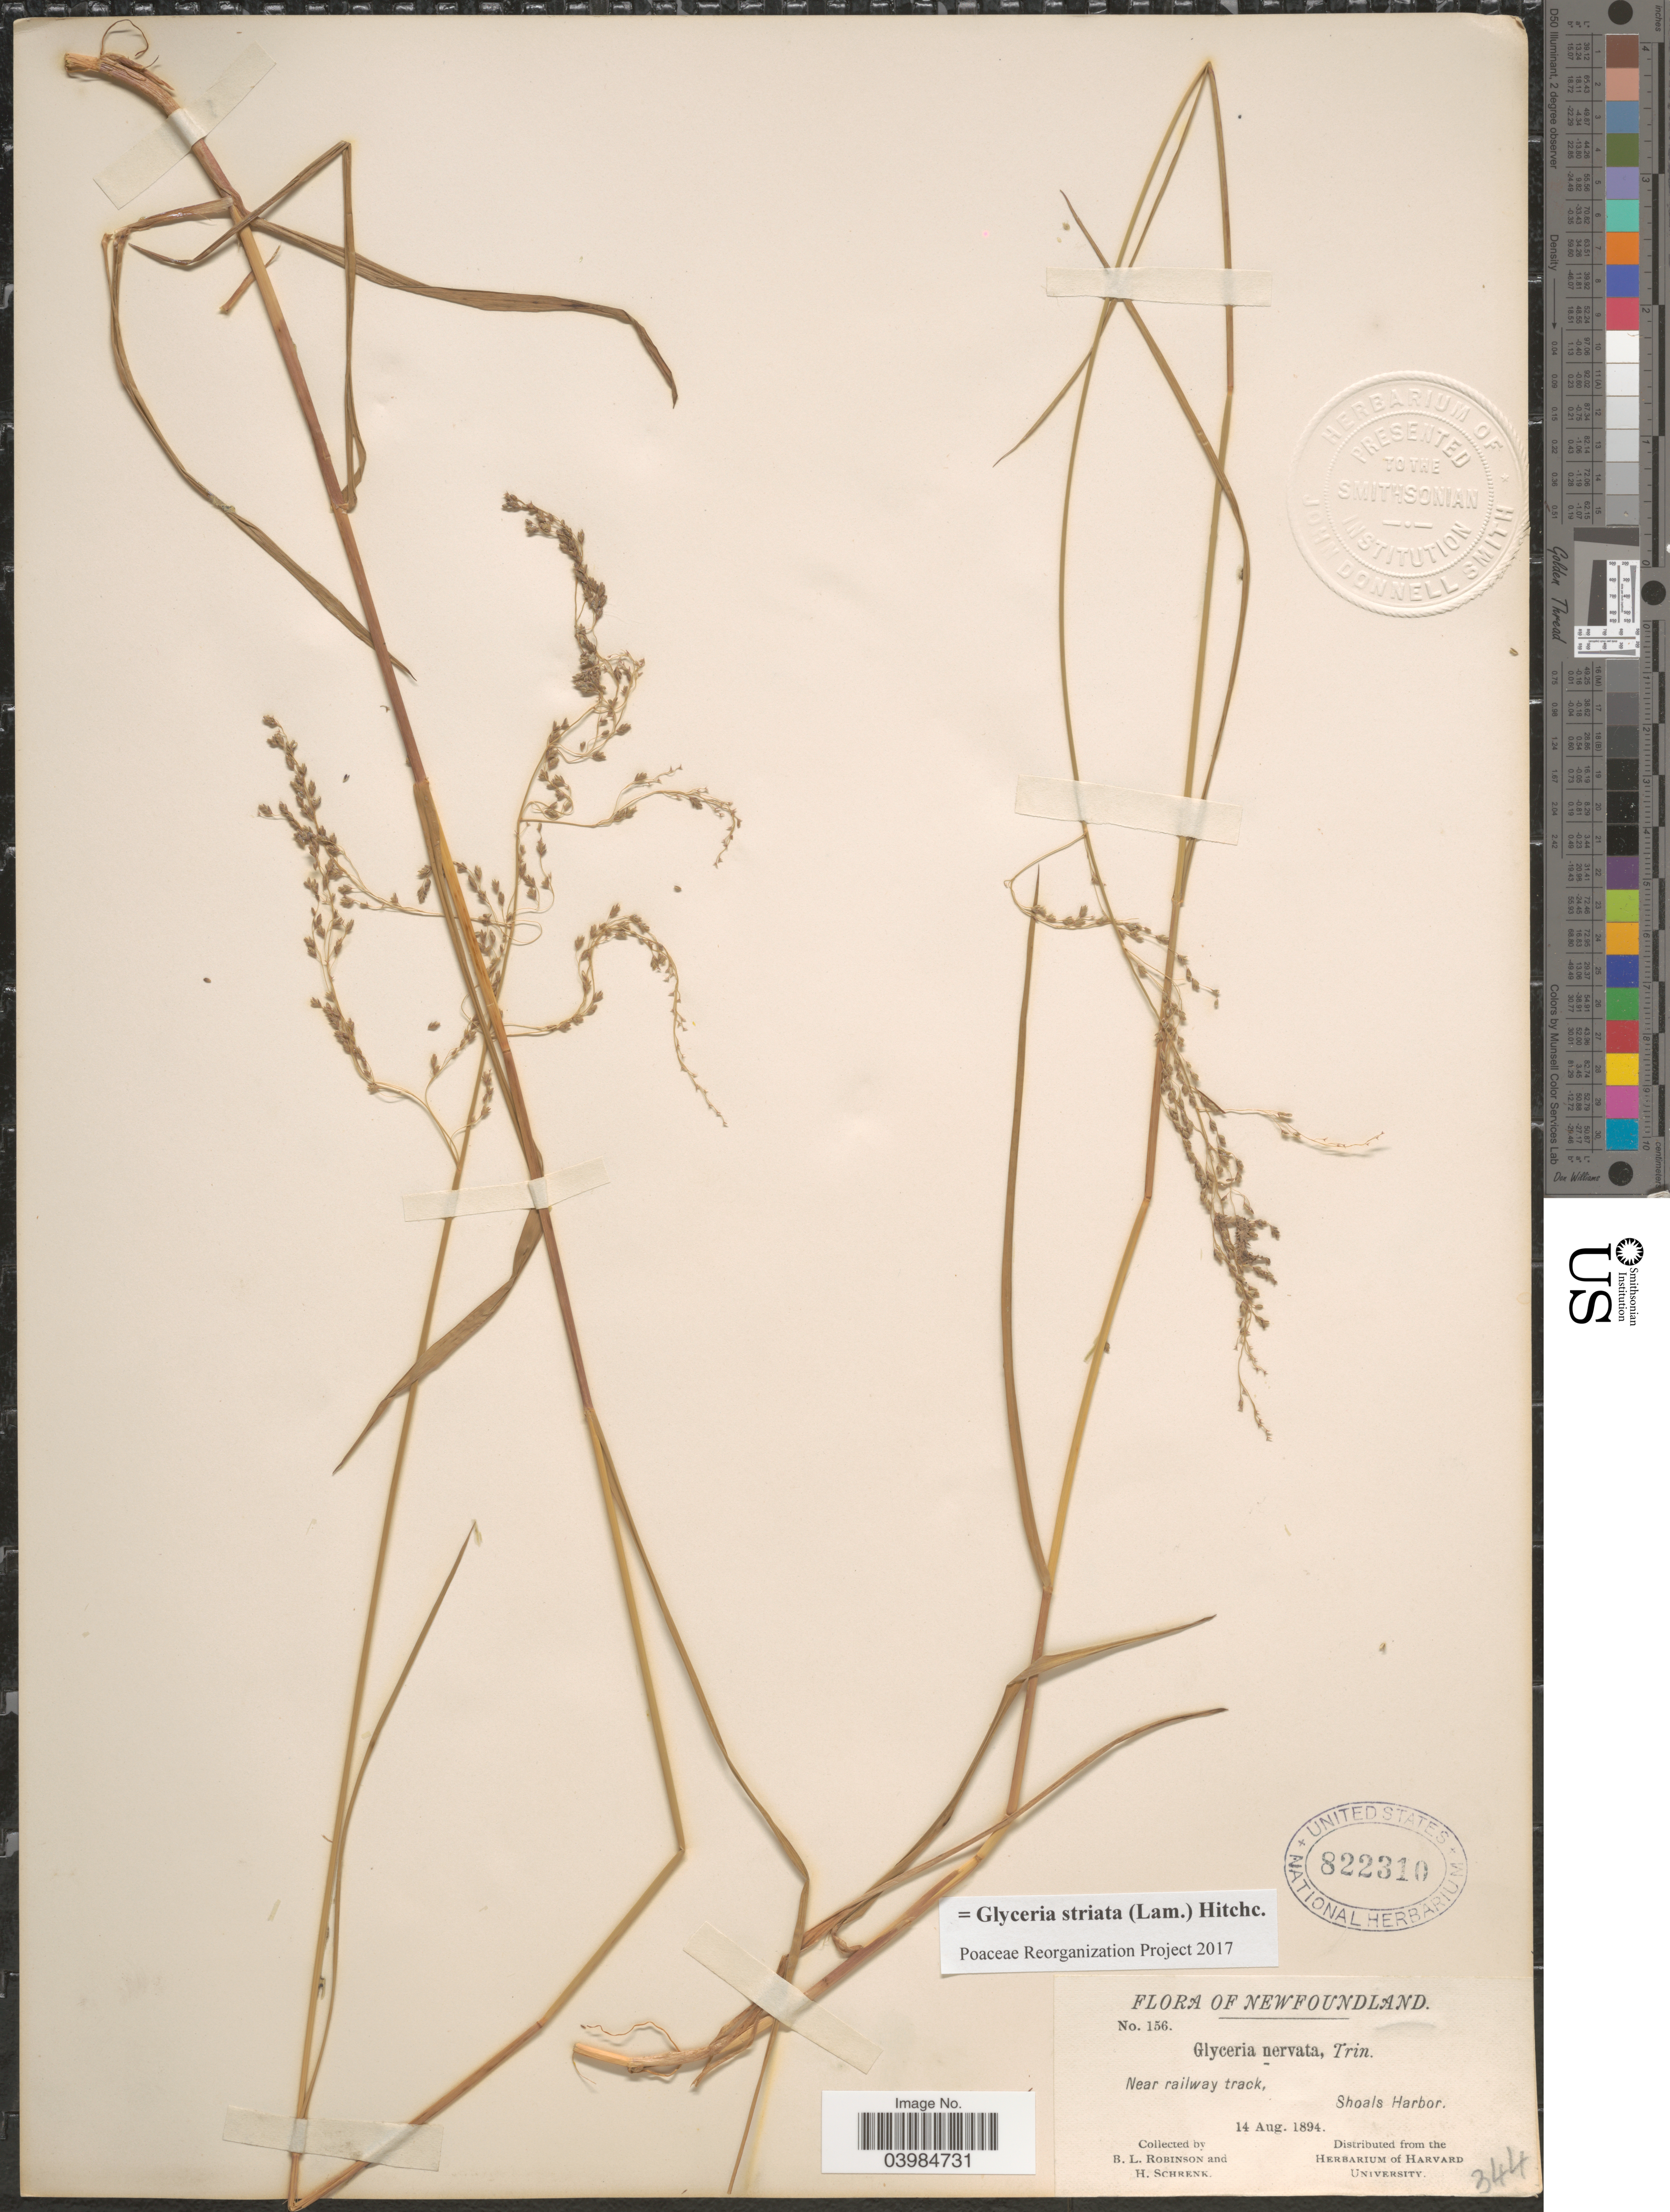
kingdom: Plantae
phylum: Tracheophyta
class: Liliopsida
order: Poales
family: Poaceae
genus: Glyceria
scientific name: Glyceria striata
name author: (Lam.) Hitchc.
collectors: B. L. Robinson & H. Schrenk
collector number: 156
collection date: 1894-08-14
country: Canada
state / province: Newfoundland and Labrador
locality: Near railway track, Shoals Harbor.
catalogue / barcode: US 822310